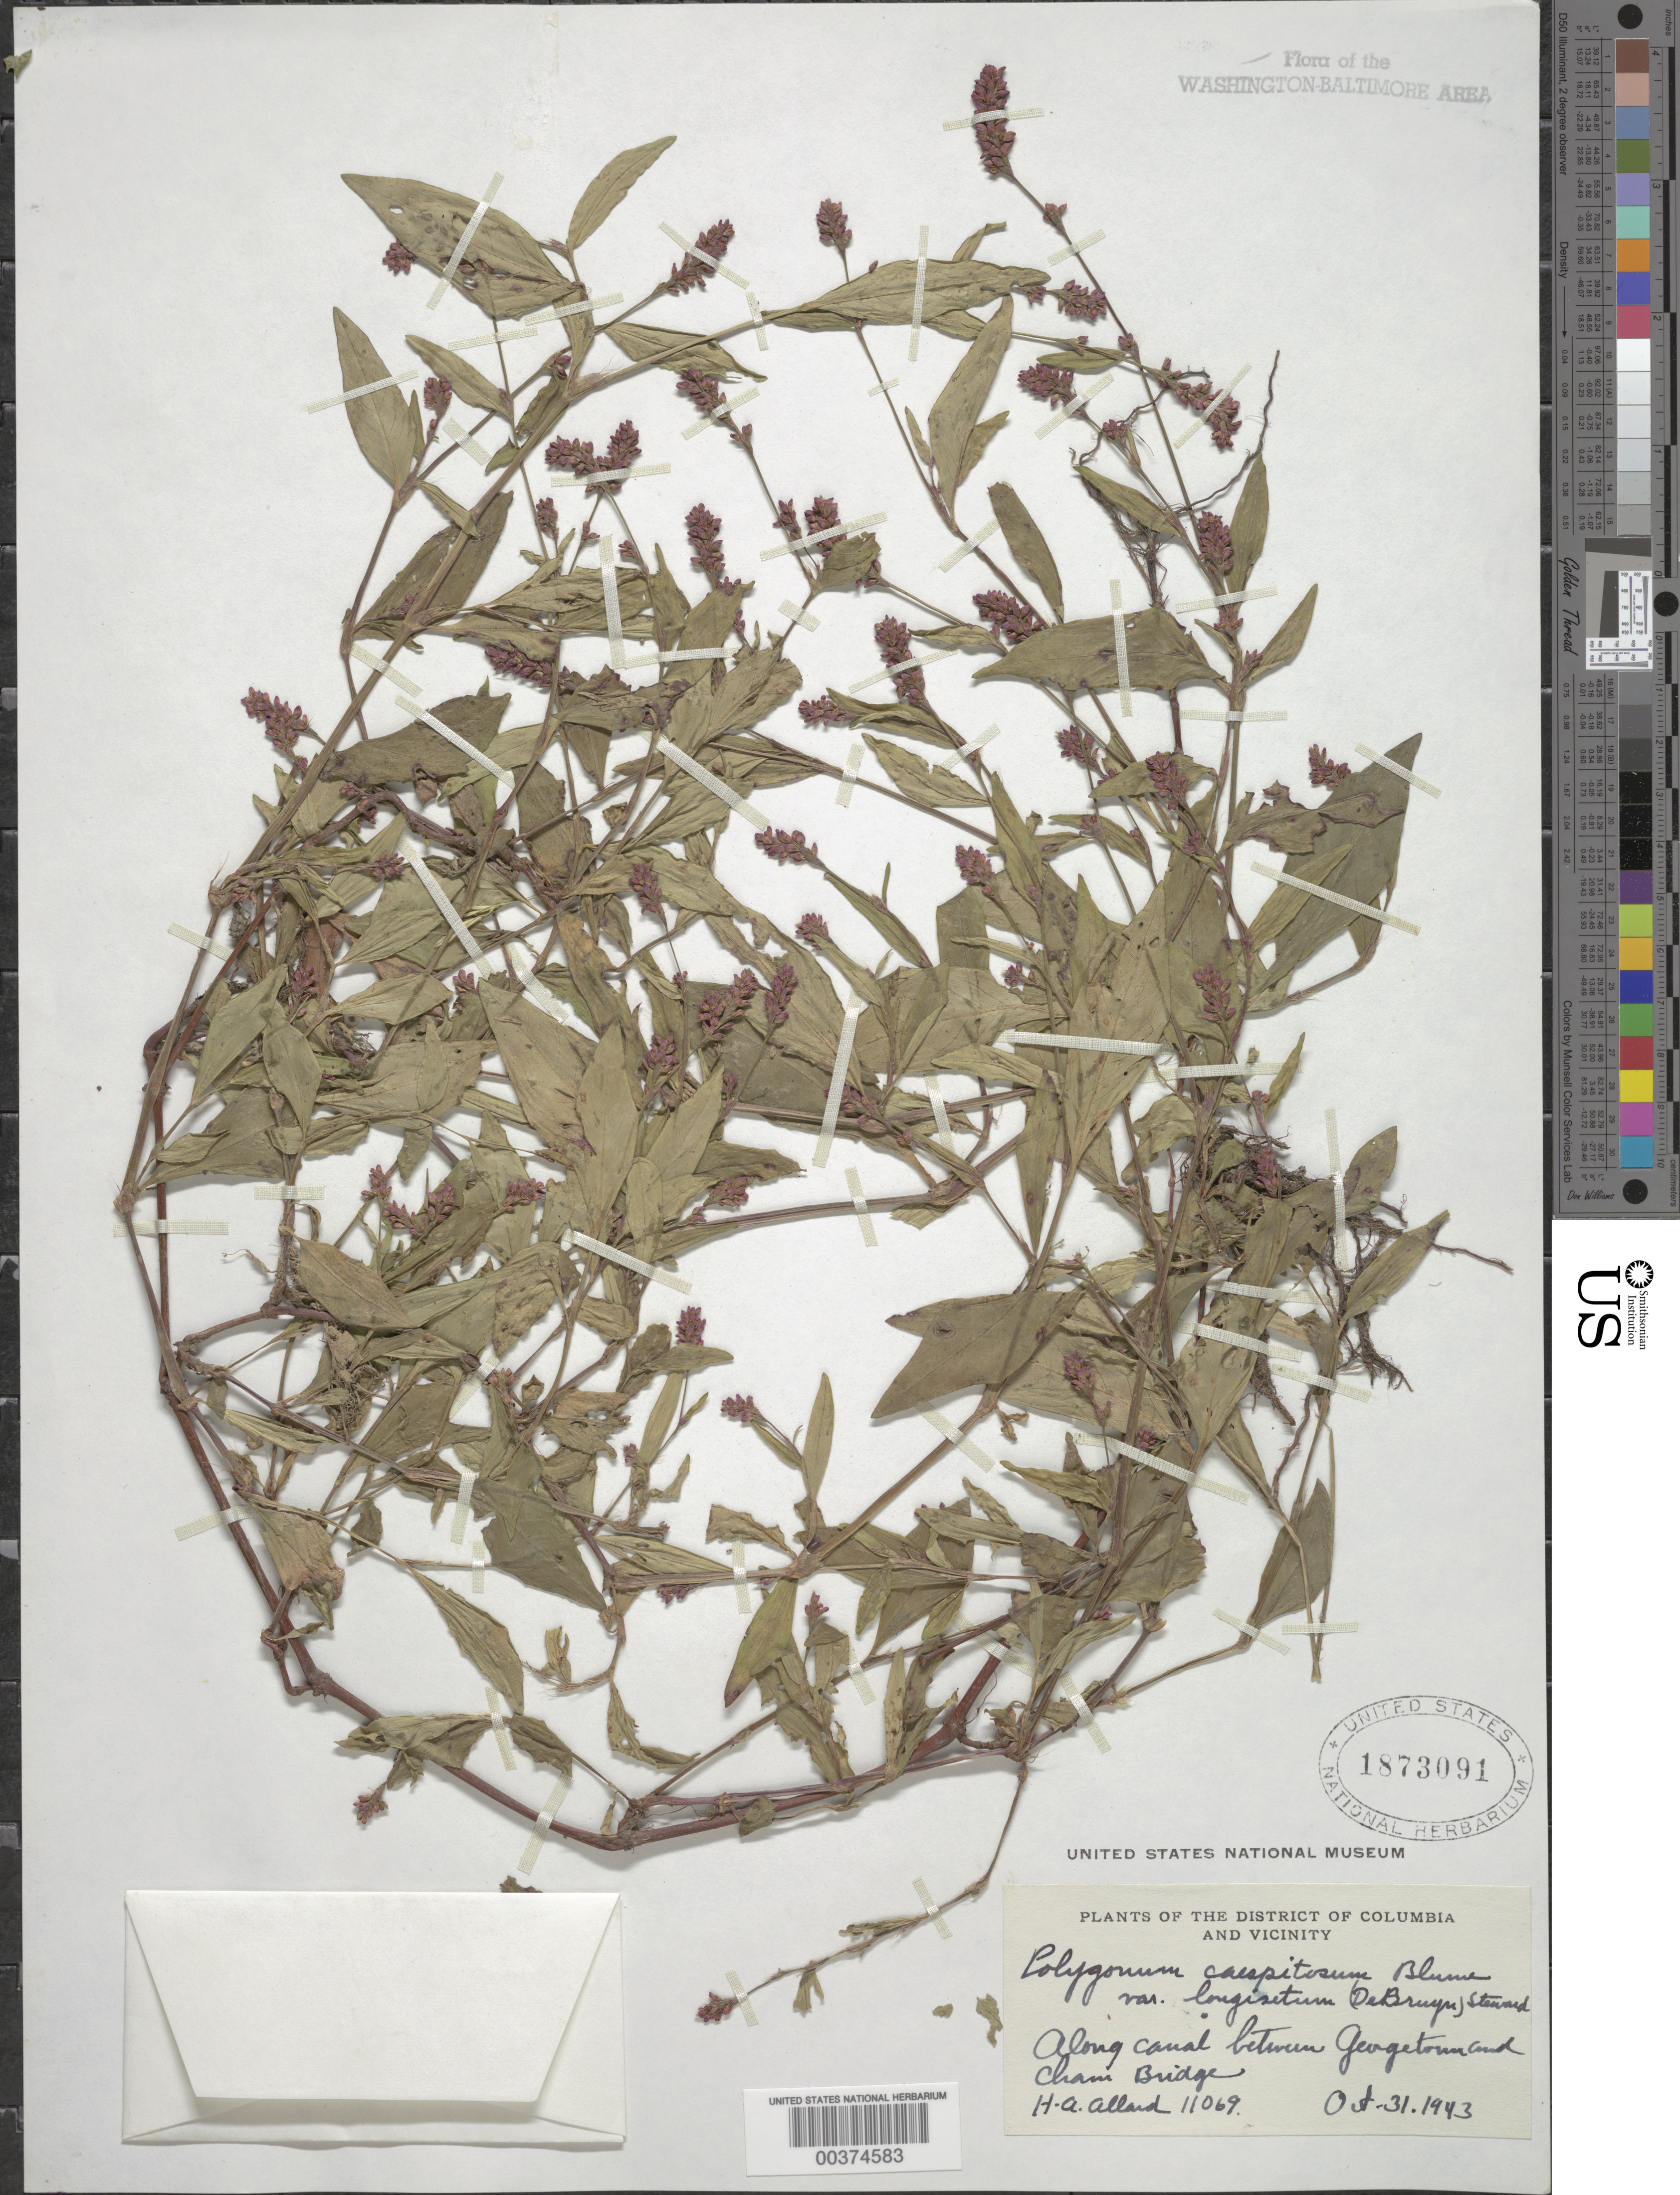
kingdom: Plantae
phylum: Tracheophyta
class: Magnoliopsida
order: Caryophyllales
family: Polygonaceae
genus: Persicaria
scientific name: Persicaria longiseta (Bruijn) Kitag.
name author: (Bruijn &) Kitag.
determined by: Atha, D. E.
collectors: H. A. Allard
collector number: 11609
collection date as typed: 31 Oct 1943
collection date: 1943-10-31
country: United States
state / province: District of Columbia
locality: C. and O. Canal, between Georgetown and Chain Bridge C. and O. Canal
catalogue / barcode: US 1873091